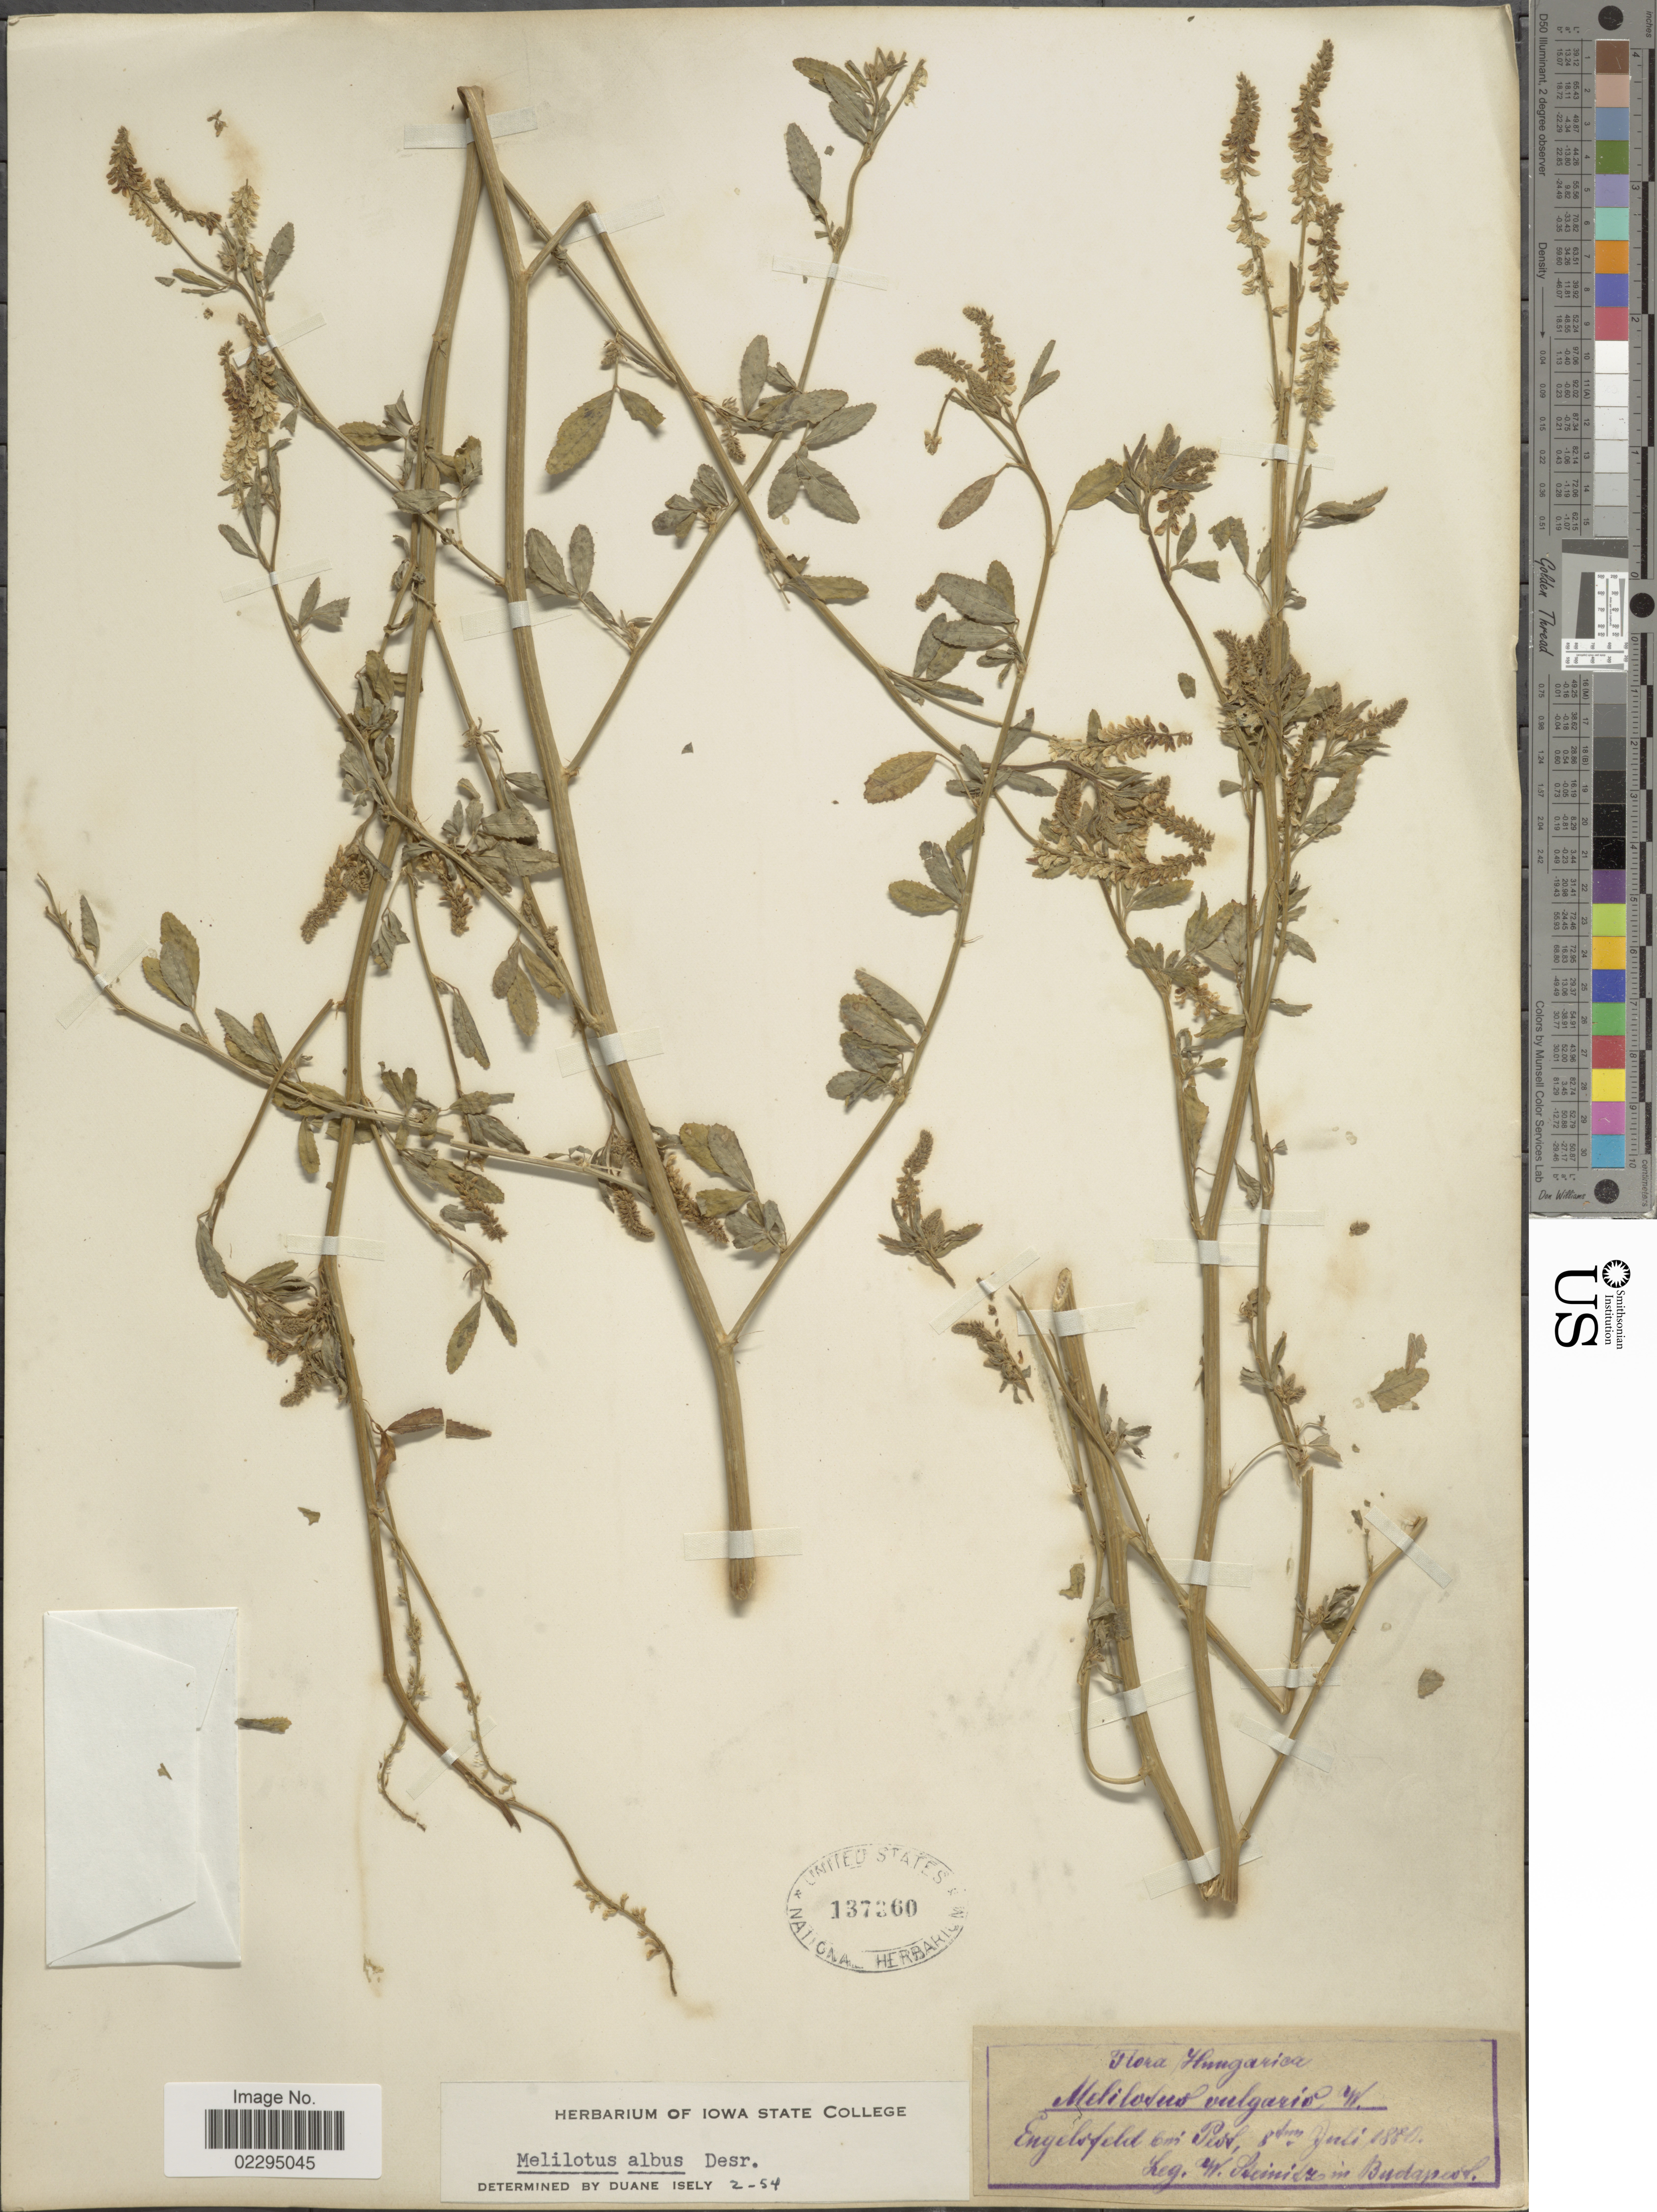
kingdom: Plantae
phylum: Tracheophyta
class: Magnoliopsida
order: Fabales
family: Fabaceae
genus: Melilotus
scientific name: Melilotus albus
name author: Medik.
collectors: W. Scinitz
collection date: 1880-07-08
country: Hungary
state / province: Budapest, Capital District of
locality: Engelsfeld in Piol [interpreted]. Budapest Hungarica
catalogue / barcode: US 137360